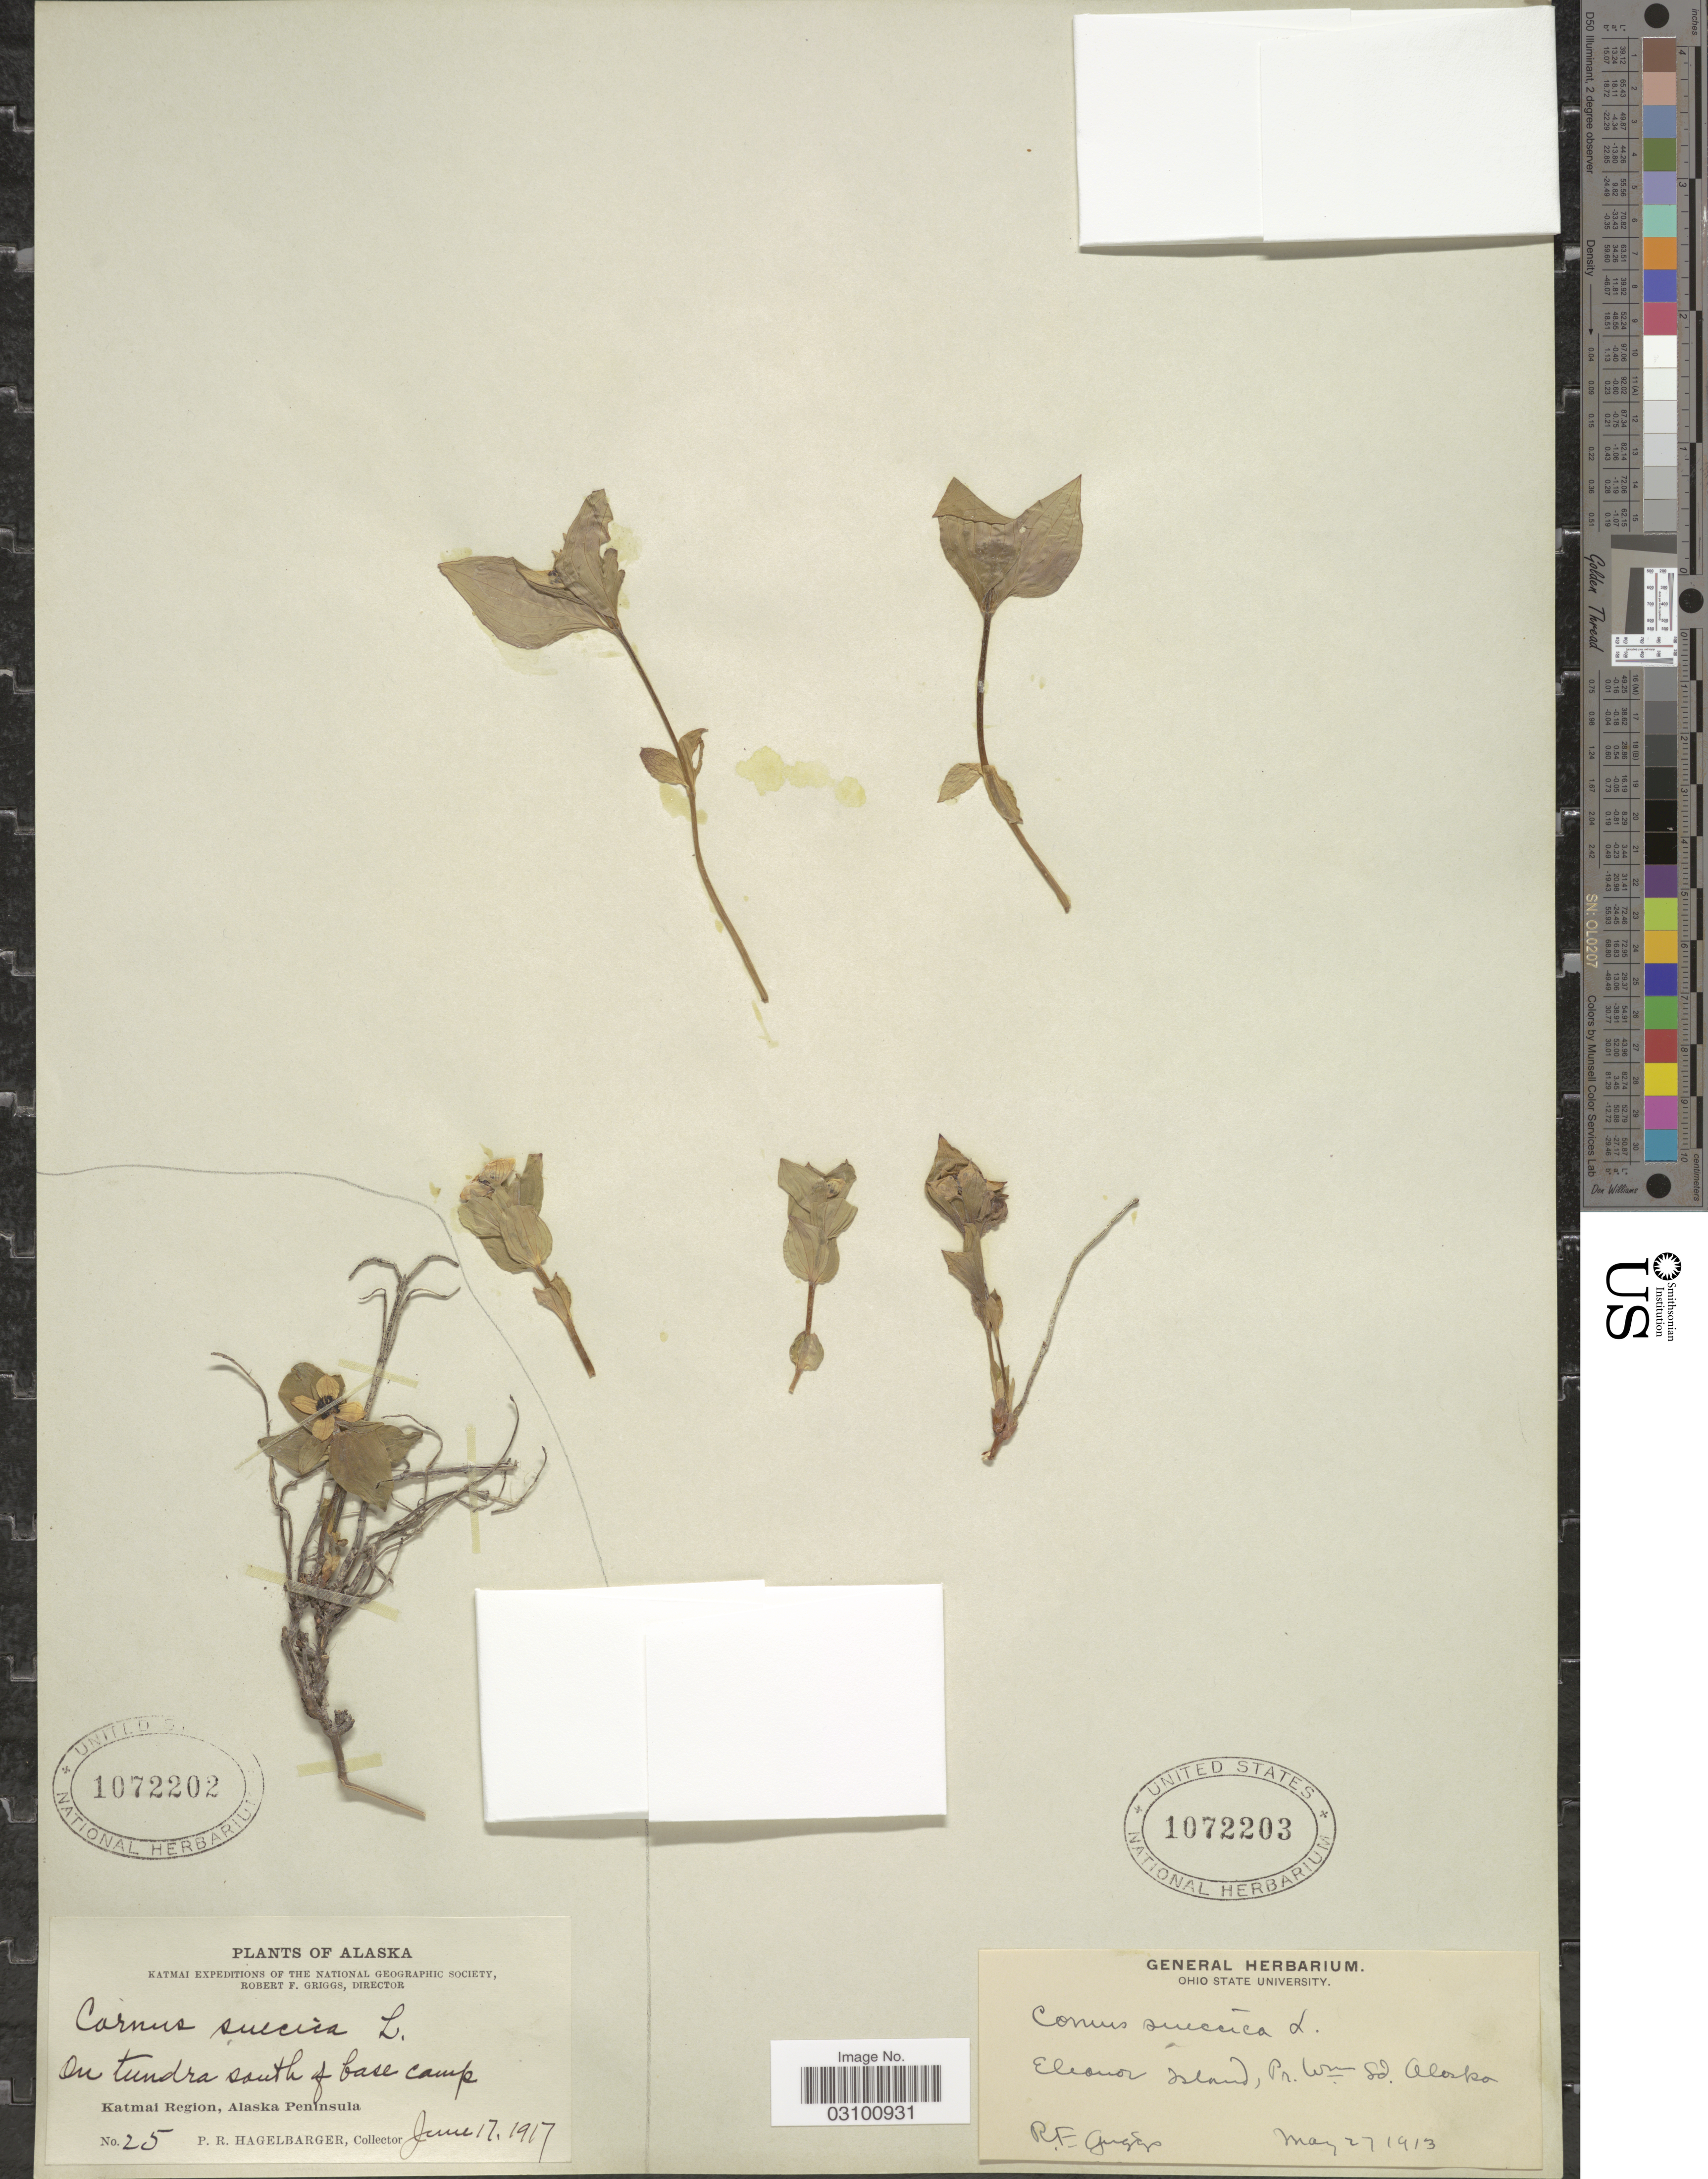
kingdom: Plantae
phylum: Tracheophyta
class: Magnoliopsida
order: Cornales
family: Cornaceae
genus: Cornus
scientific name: Cornus suecica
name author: L.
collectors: P. Hagelbarger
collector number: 25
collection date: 1917-06-17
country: United States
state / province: Alaska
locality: On tundra south of base camp. Katmai Region, Alaska Peninsula.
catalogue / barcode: US 1072202